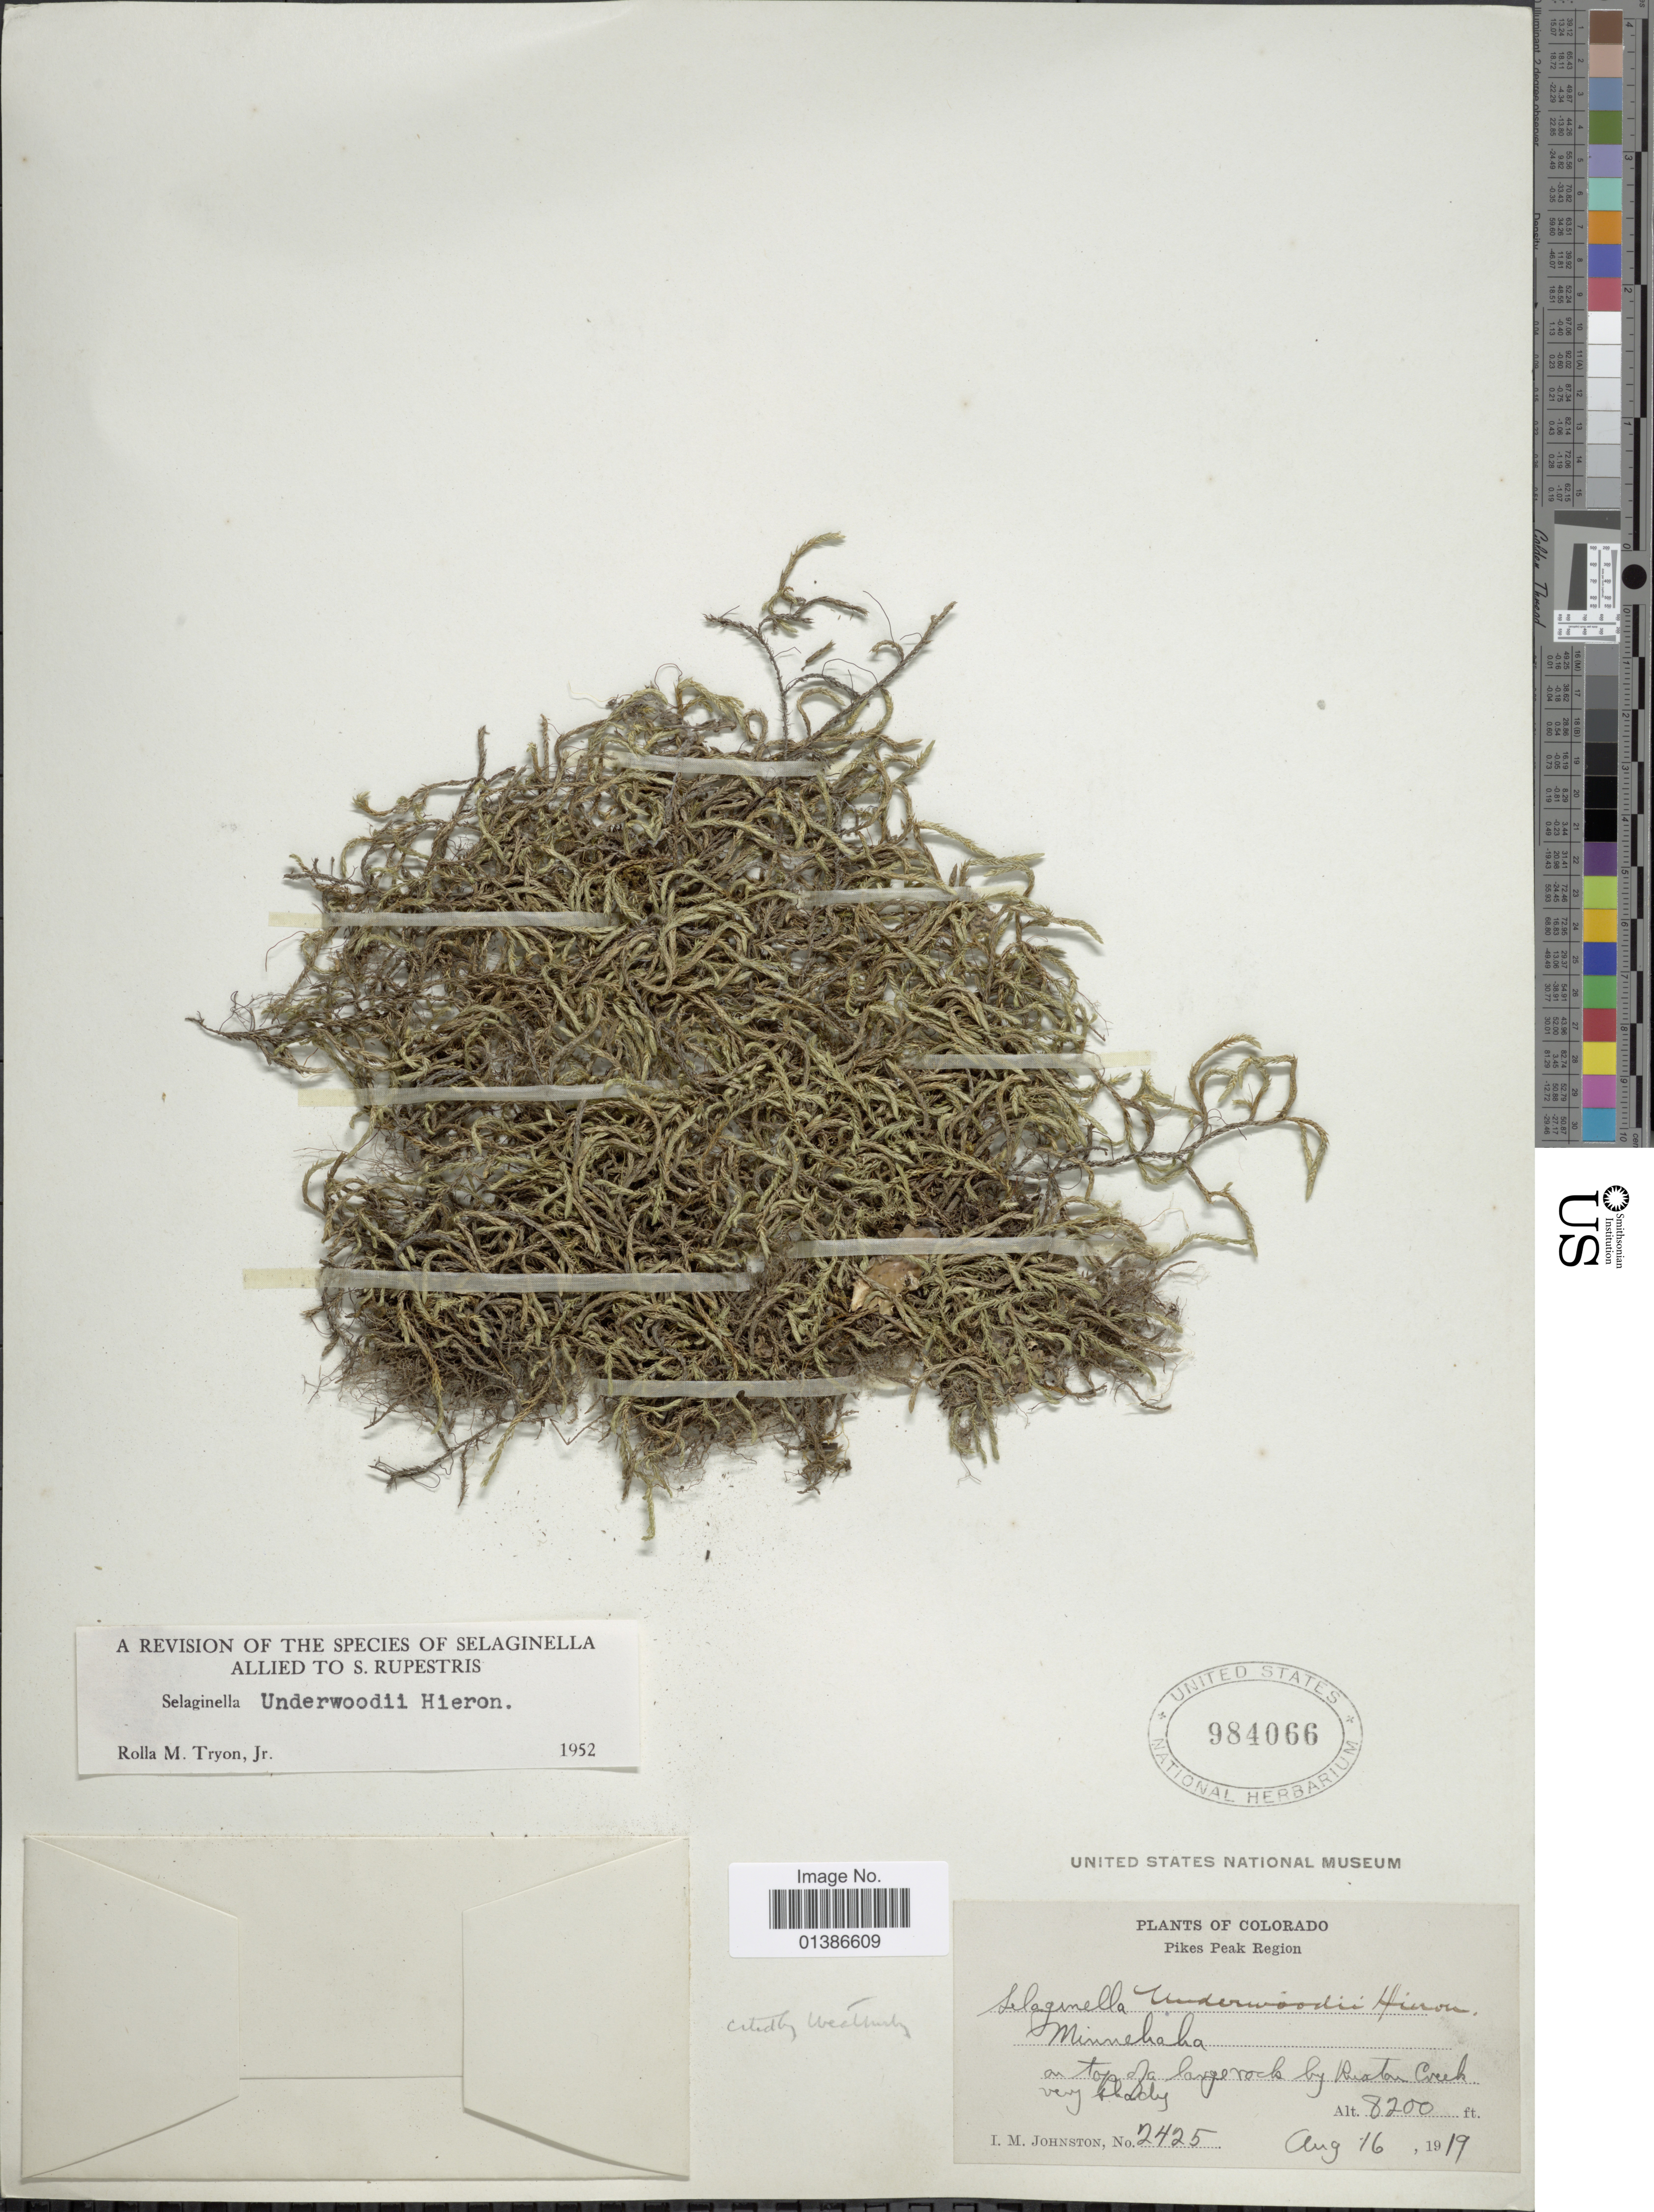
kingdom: Plantae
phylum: Tracheophyta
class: Lycopodiopsida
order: Selaginellales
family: Selaginellaceae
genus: Selaginella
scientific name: Selaginella underwoodii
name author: Hieron.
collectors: I.M. Johnston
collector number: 2425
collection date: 1919-08-16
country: United States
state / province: Colorado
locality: Pikes Peak Region, Minnehaha Falls , on top of a large rock by Mantiou creek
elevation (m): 2499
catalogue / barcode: US 984066